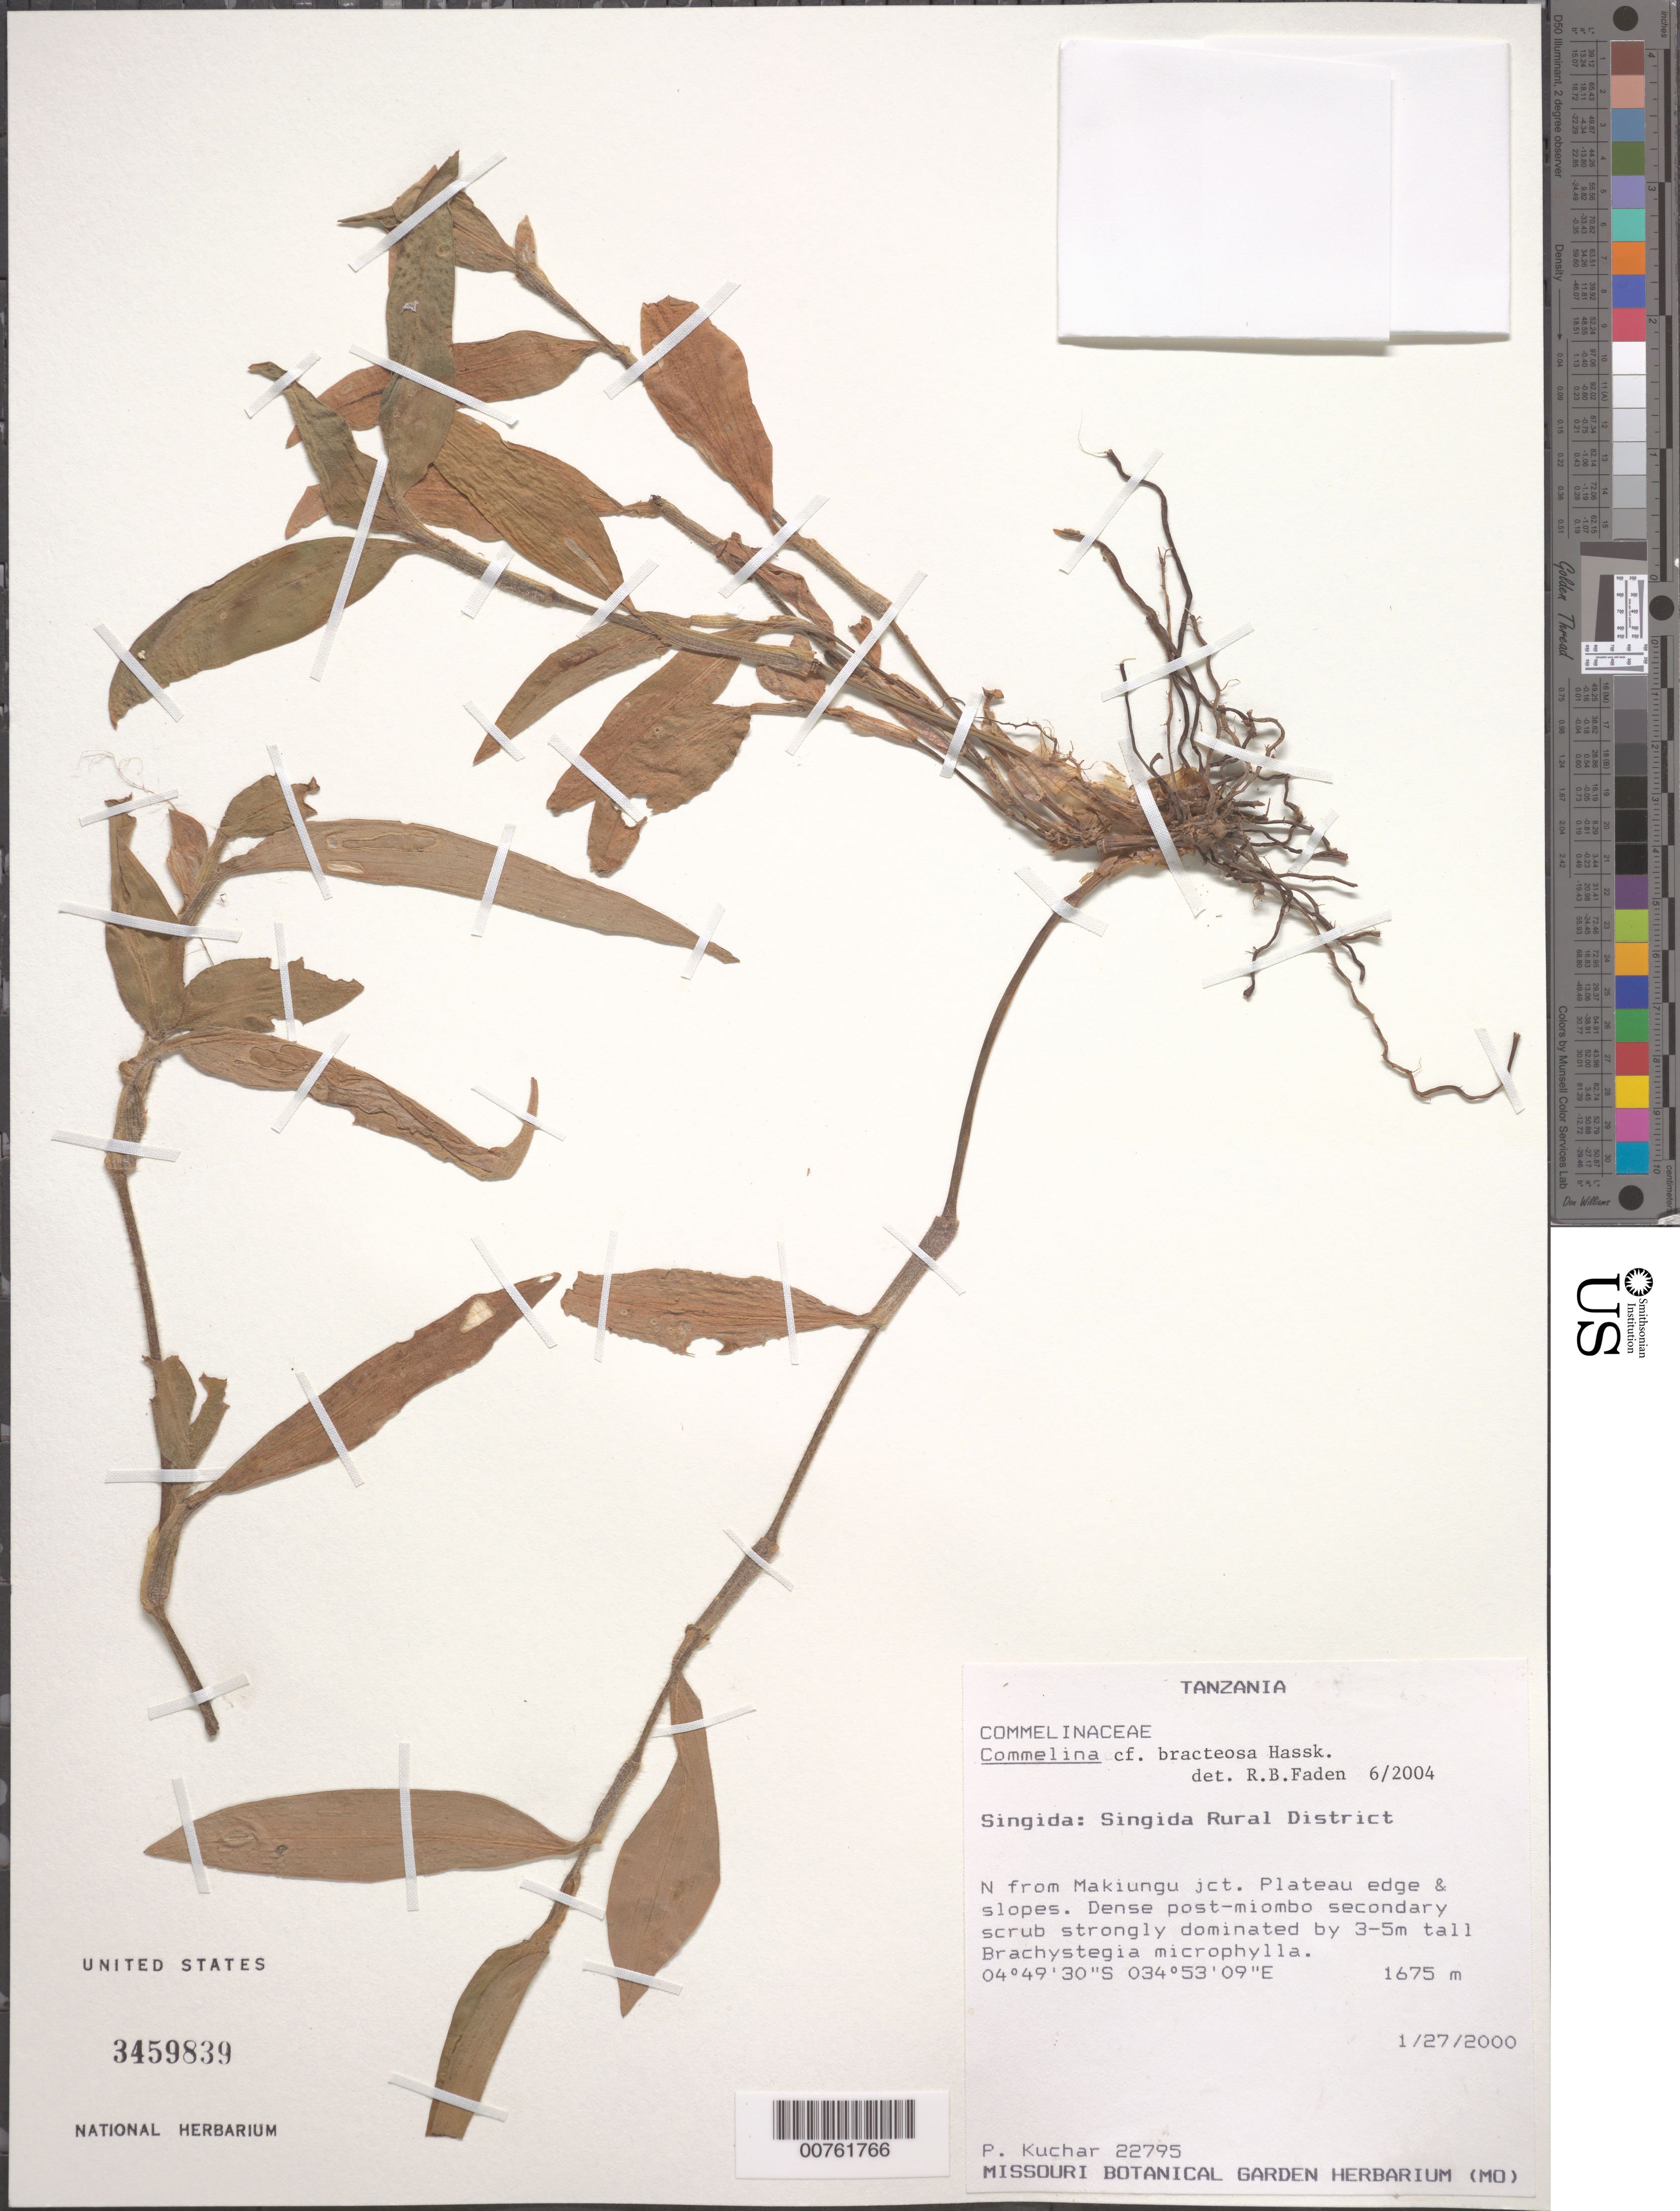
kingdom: Plantae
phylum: Tracheophyta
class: Liliopsida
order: Commelinales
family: Commelinaceae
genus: Commelina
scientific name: Commelina bracteosa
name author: Hassk.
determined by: Faden, Robert B., (US), Smithsonian Institution - National Museum of Natural History (UNITED STATES)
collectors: P. Kuchar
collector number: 22795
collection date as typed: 27 Jan 2000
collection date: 2000-01-27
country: Tanzania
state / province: Singida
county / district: Singida Rural District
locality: N from Jakiungu jct.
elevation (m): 1675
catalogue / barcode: US 3459839